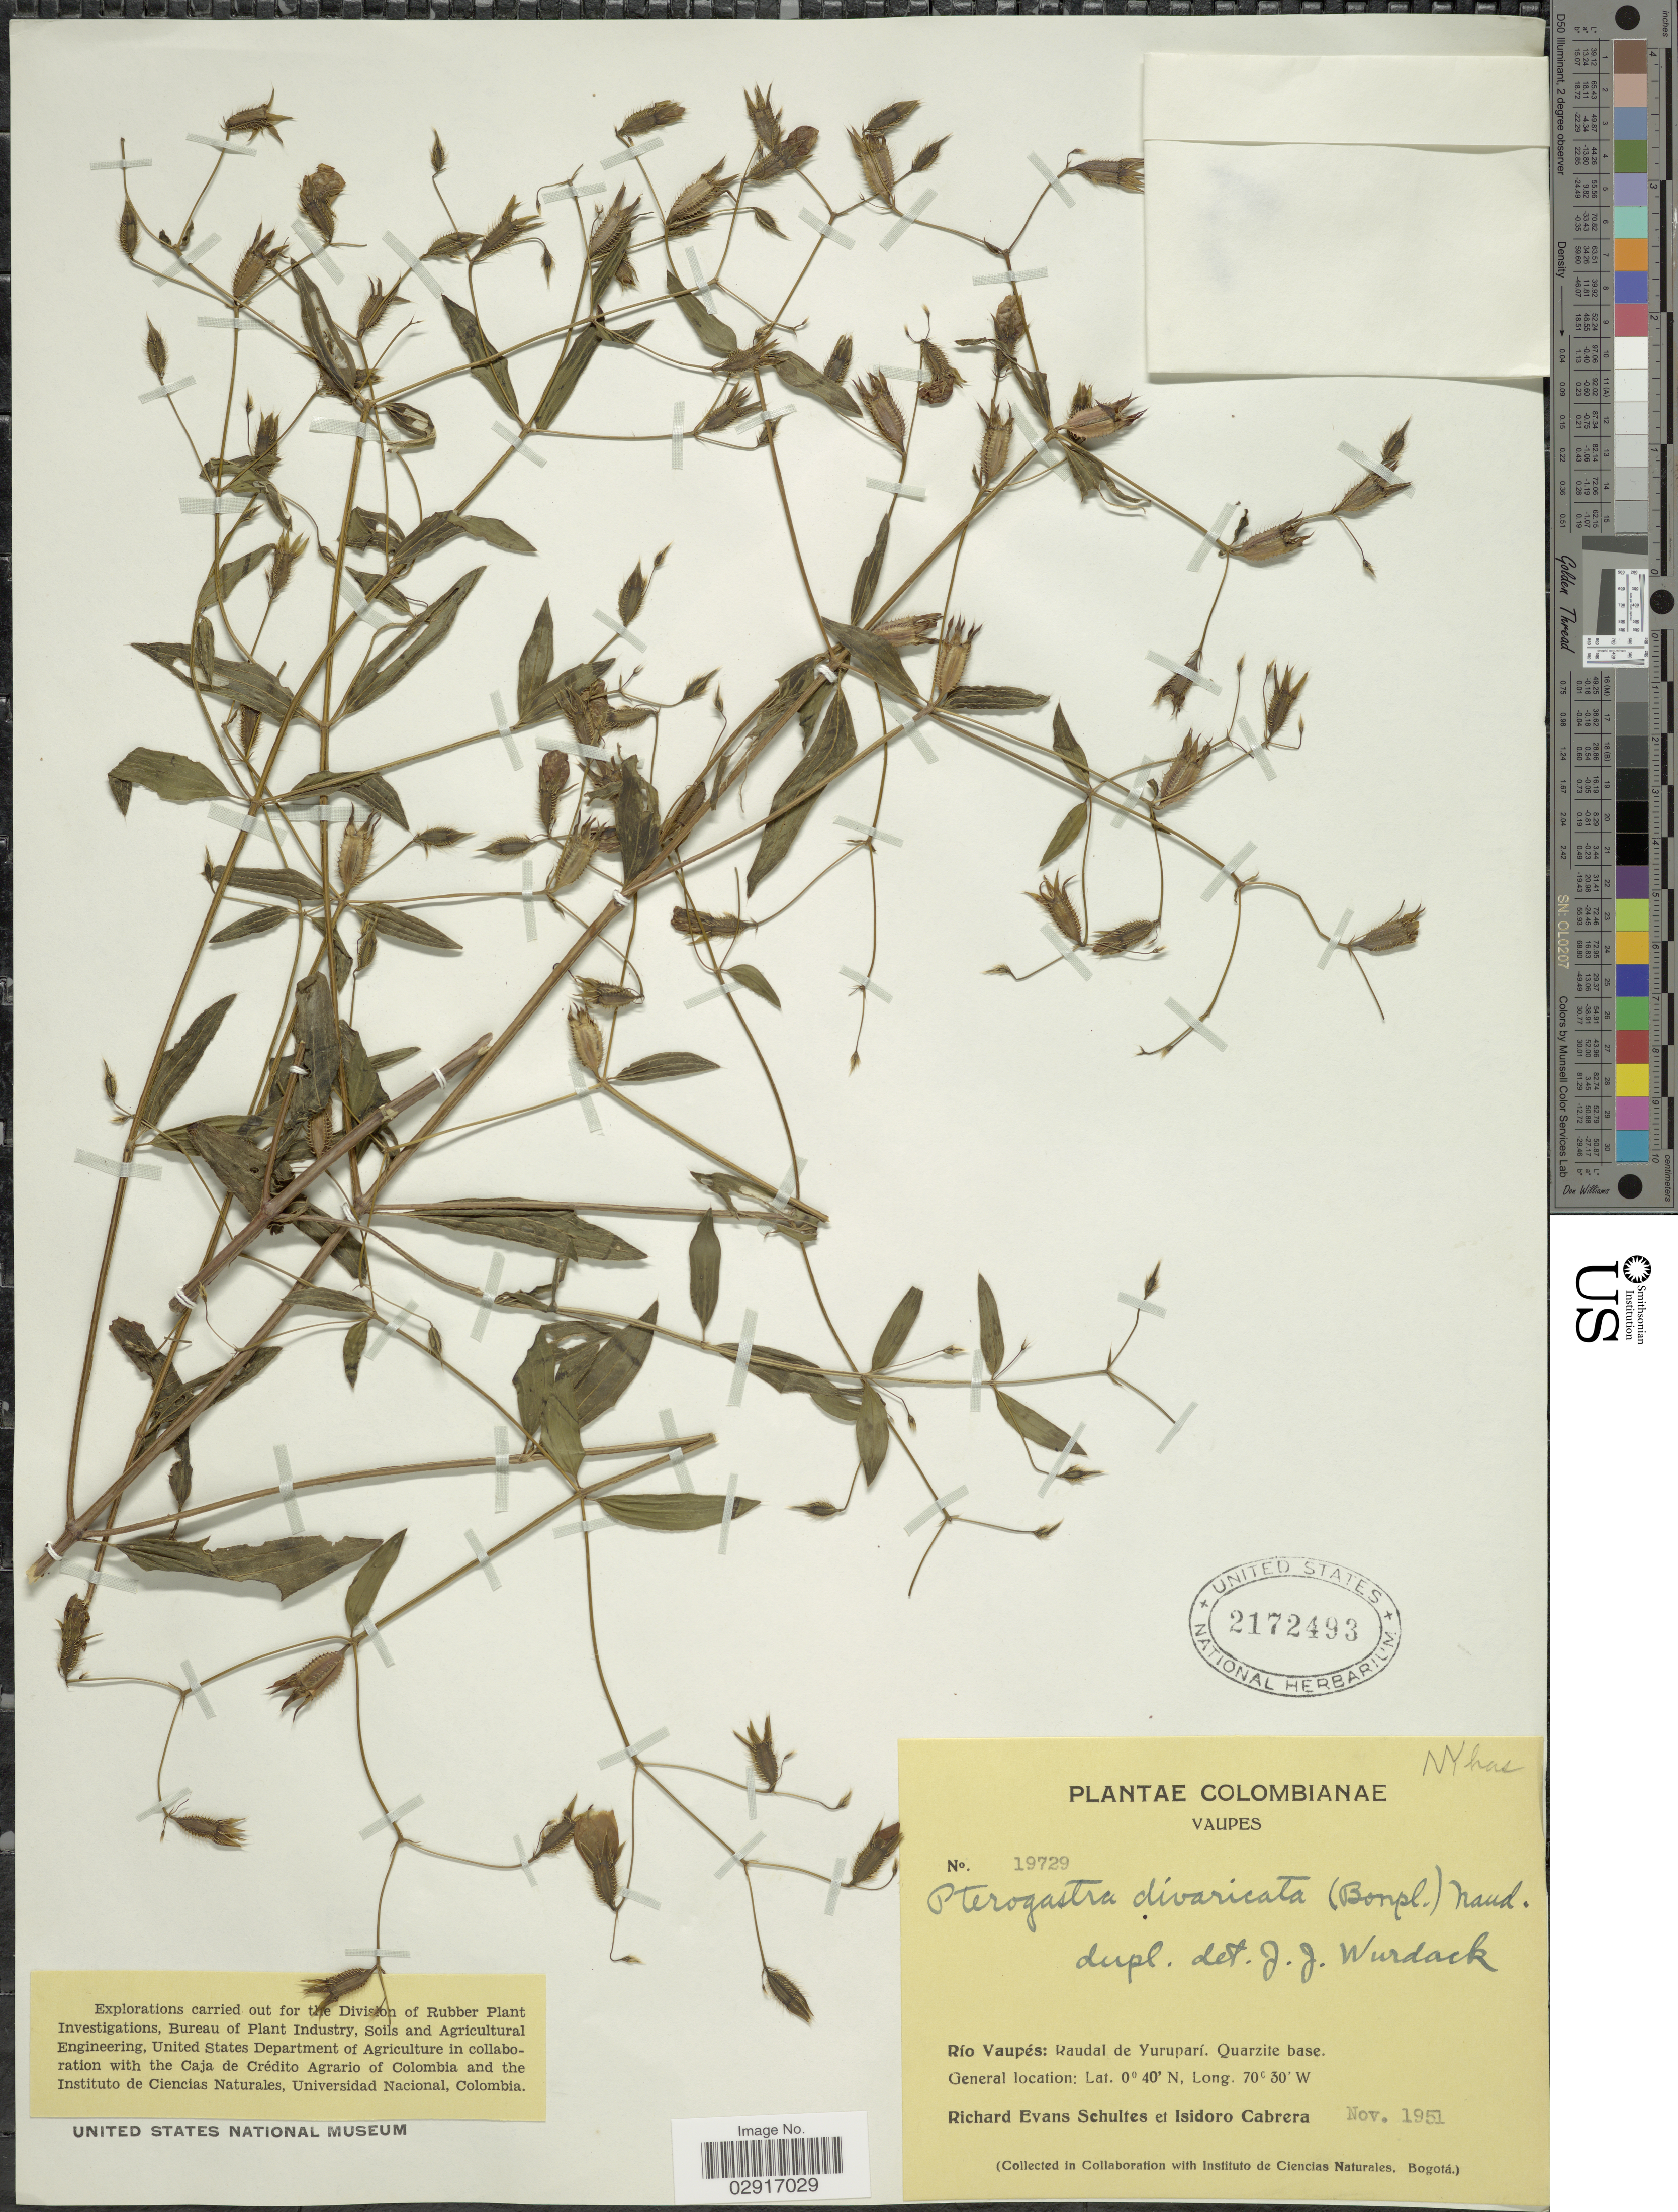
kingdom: Plantae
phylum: Tracheophyta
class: Magnoliopsida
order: Myrtales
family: Melastomataceae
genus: Pterogastra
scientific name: Pterogastra divaricata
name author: (Bonpl.) Naudin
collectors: R. E. Schultes & I. Cabrera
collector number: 19729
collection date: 1951-11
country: Colombia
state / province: Vaupés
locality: Río Vaupés: Raudal de Yuruparí.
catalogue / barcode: US 2172493